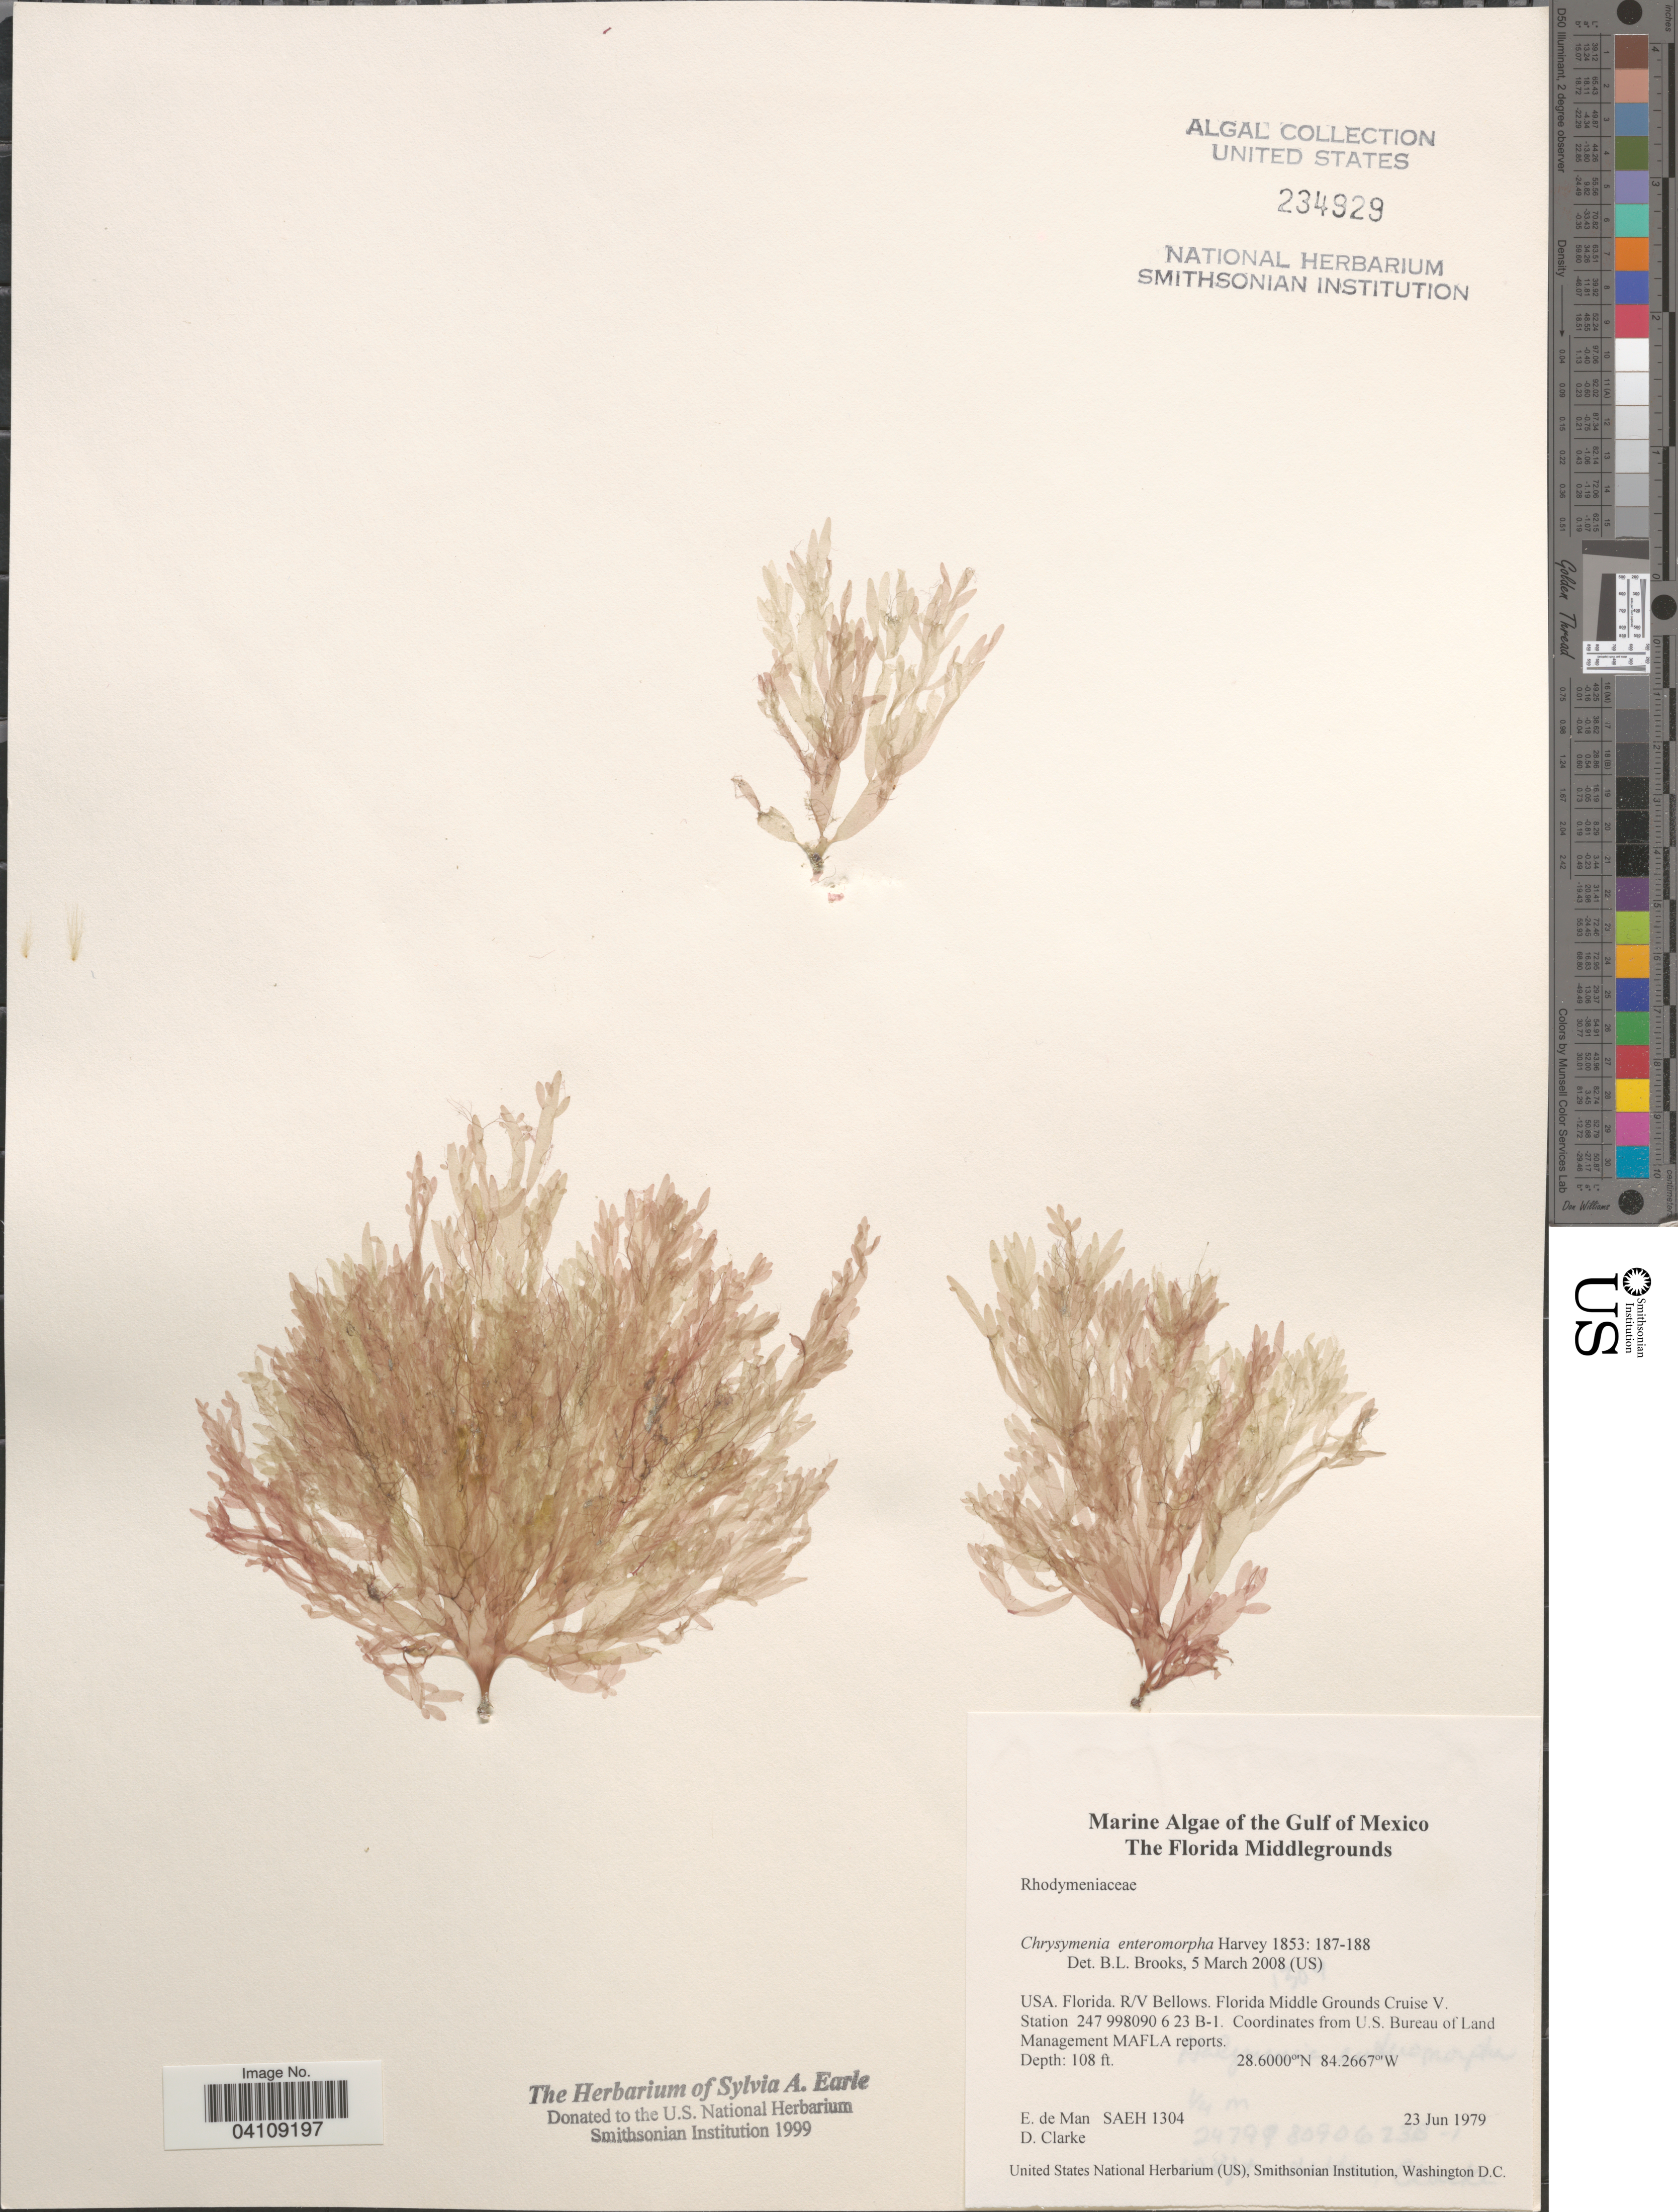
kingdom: Plantae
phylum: Rhodophyta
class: Florideophyceae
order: Rhodymeniales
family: Rhodymeniaceae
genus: Botryocladia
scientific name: Botryocladia enteromorpha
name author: (Harv.) W.E. Schmidt et al. in W.E. Schmidt et al.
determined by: Algae name updating Project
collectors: E. de Man & D. Clarke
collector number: SAEH 1304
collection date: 1979-06-23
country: United States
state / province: Florida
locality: Gulf of Mexico. The Florida Middlegrounds. Florida. R/V Bellows. Florida Middle Grounds Cruise V. Station 247 998090 6 23 B-1.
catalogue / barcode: US 234929